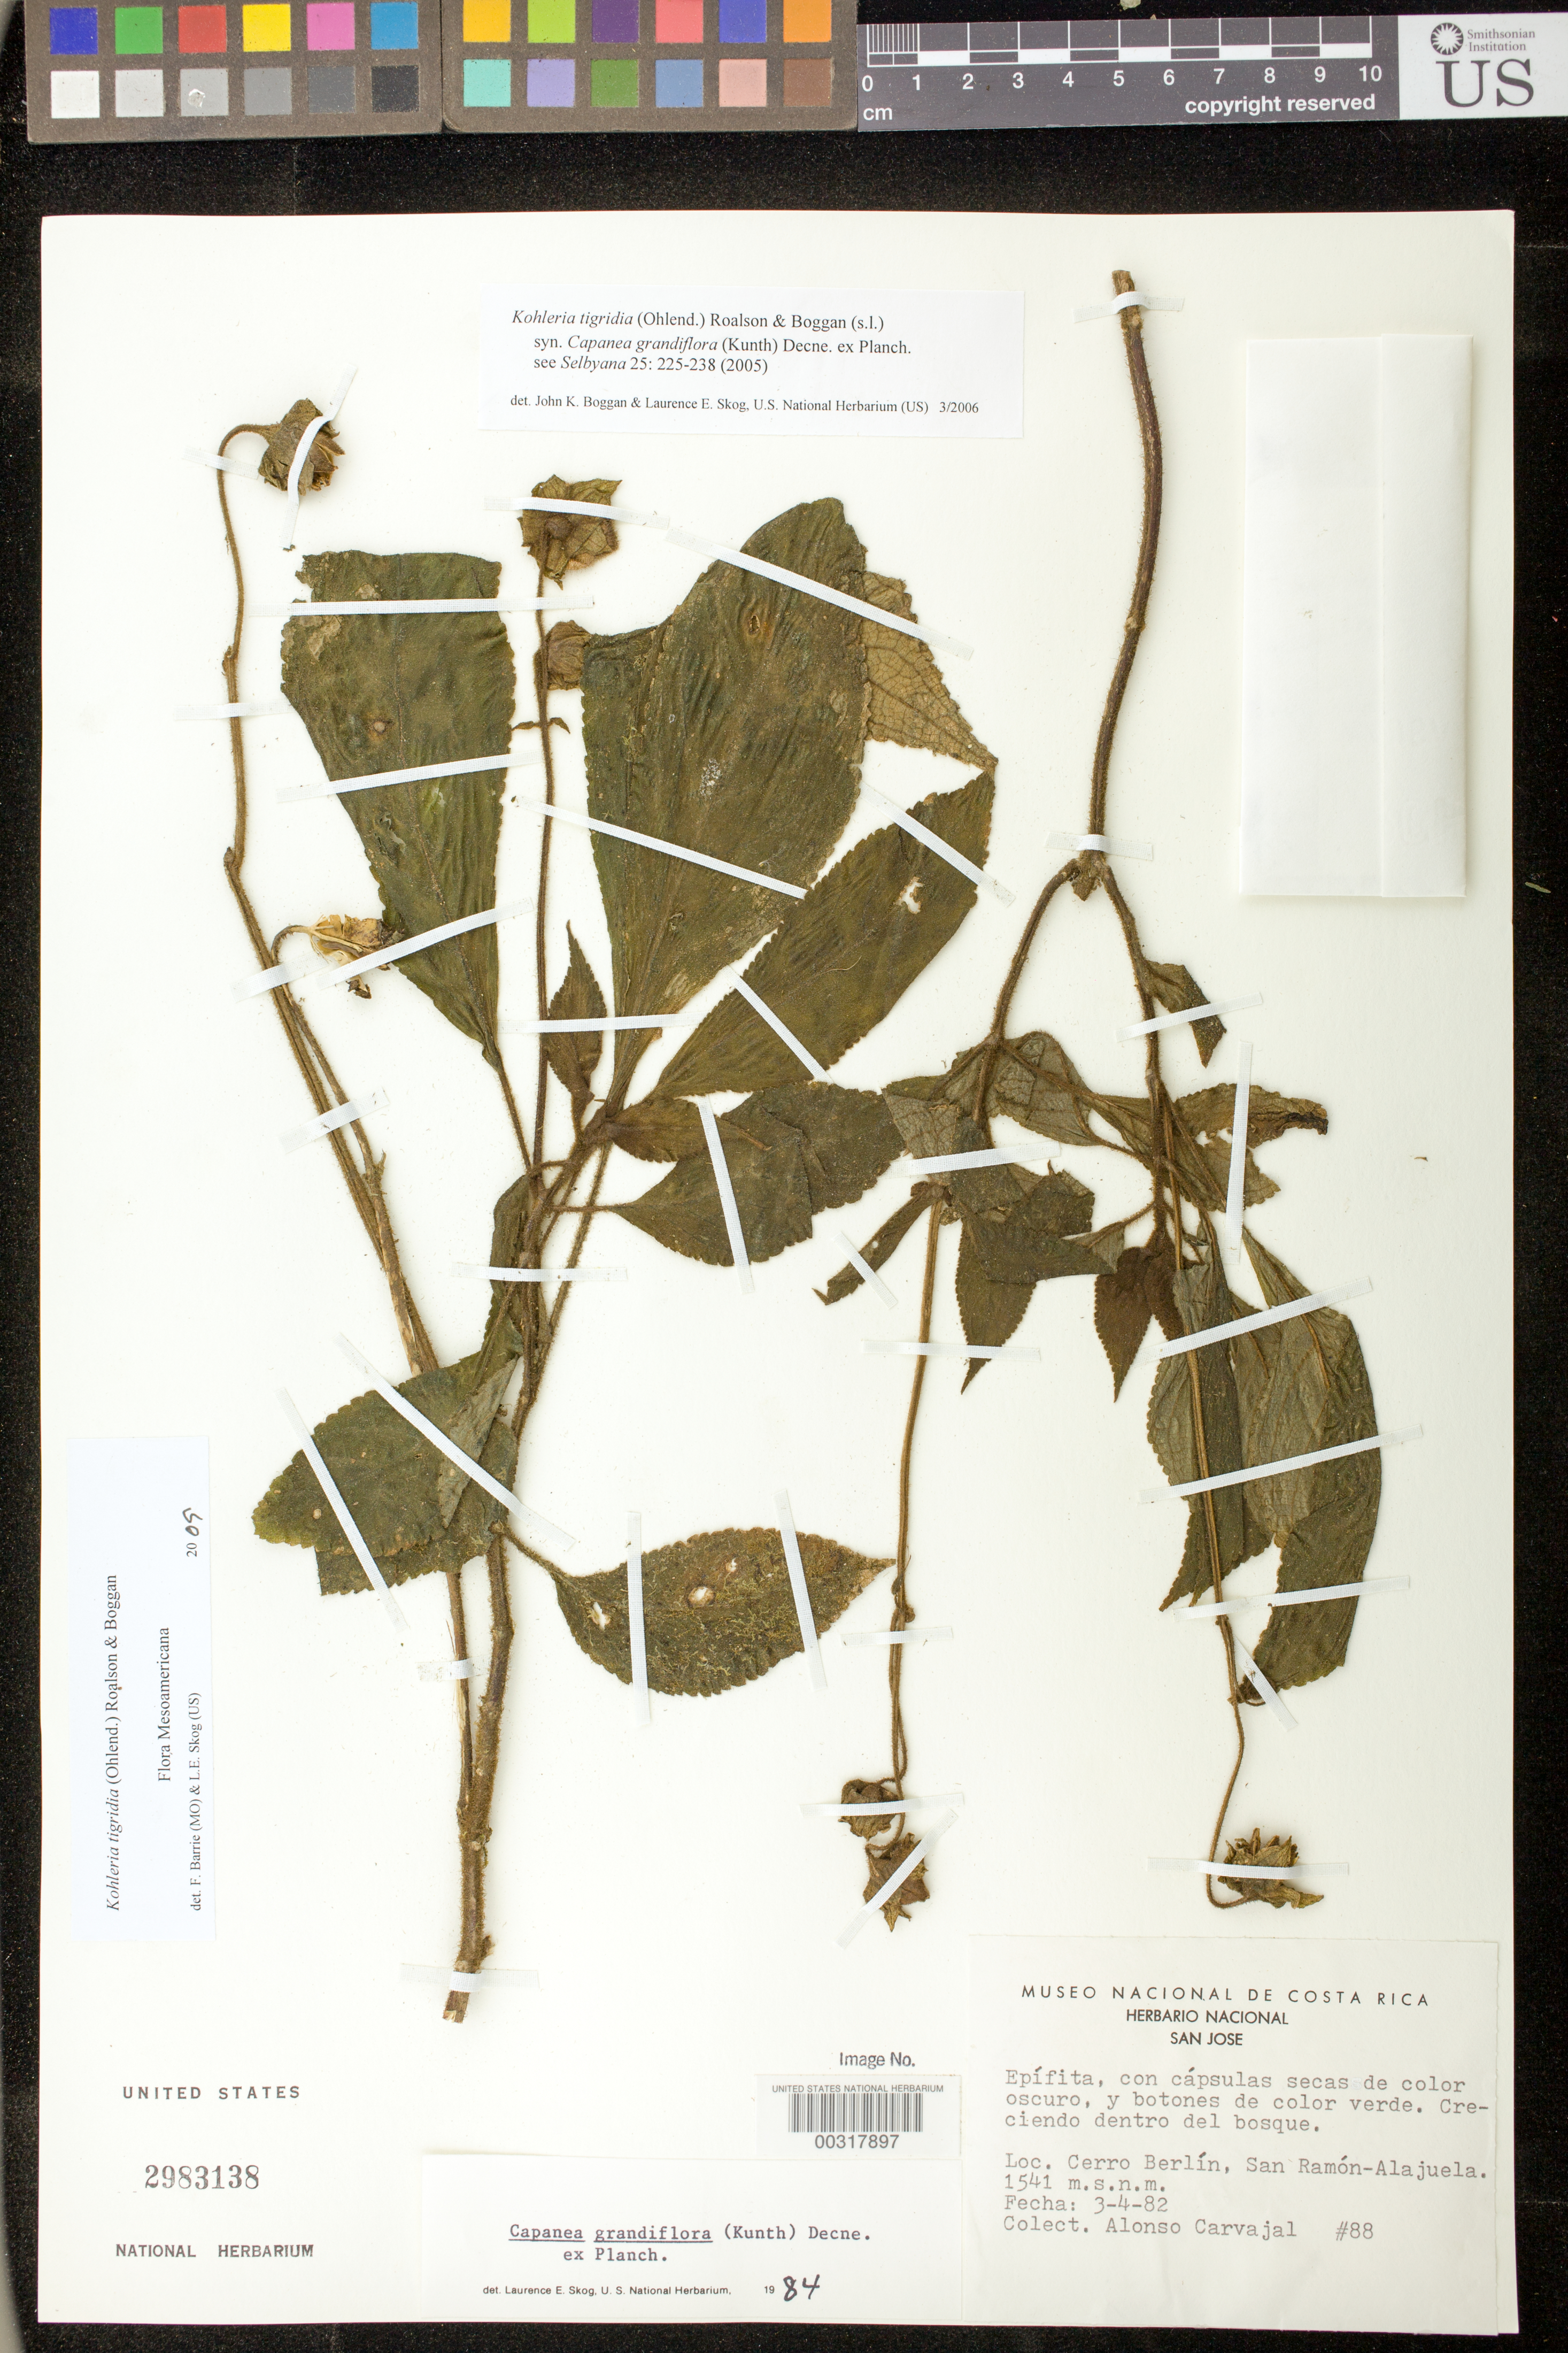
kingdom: Plantae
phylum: Tracheophyta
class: Magnoliopsida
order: Lamiales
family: Gesneriaceae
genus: Kohleria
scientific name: Kohleria tigridia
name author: (Ohlend.) Roalson & Boggan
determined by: Boggan, J. K.; Skog, L. E.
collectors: A. Carvajal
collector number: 88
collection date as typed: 03 Apr 1982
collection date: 1982-04-03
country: Costa Rica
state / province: Alajuela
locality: Cerro Berlin, San Ramon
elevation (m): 1541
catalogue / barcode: US 2983138